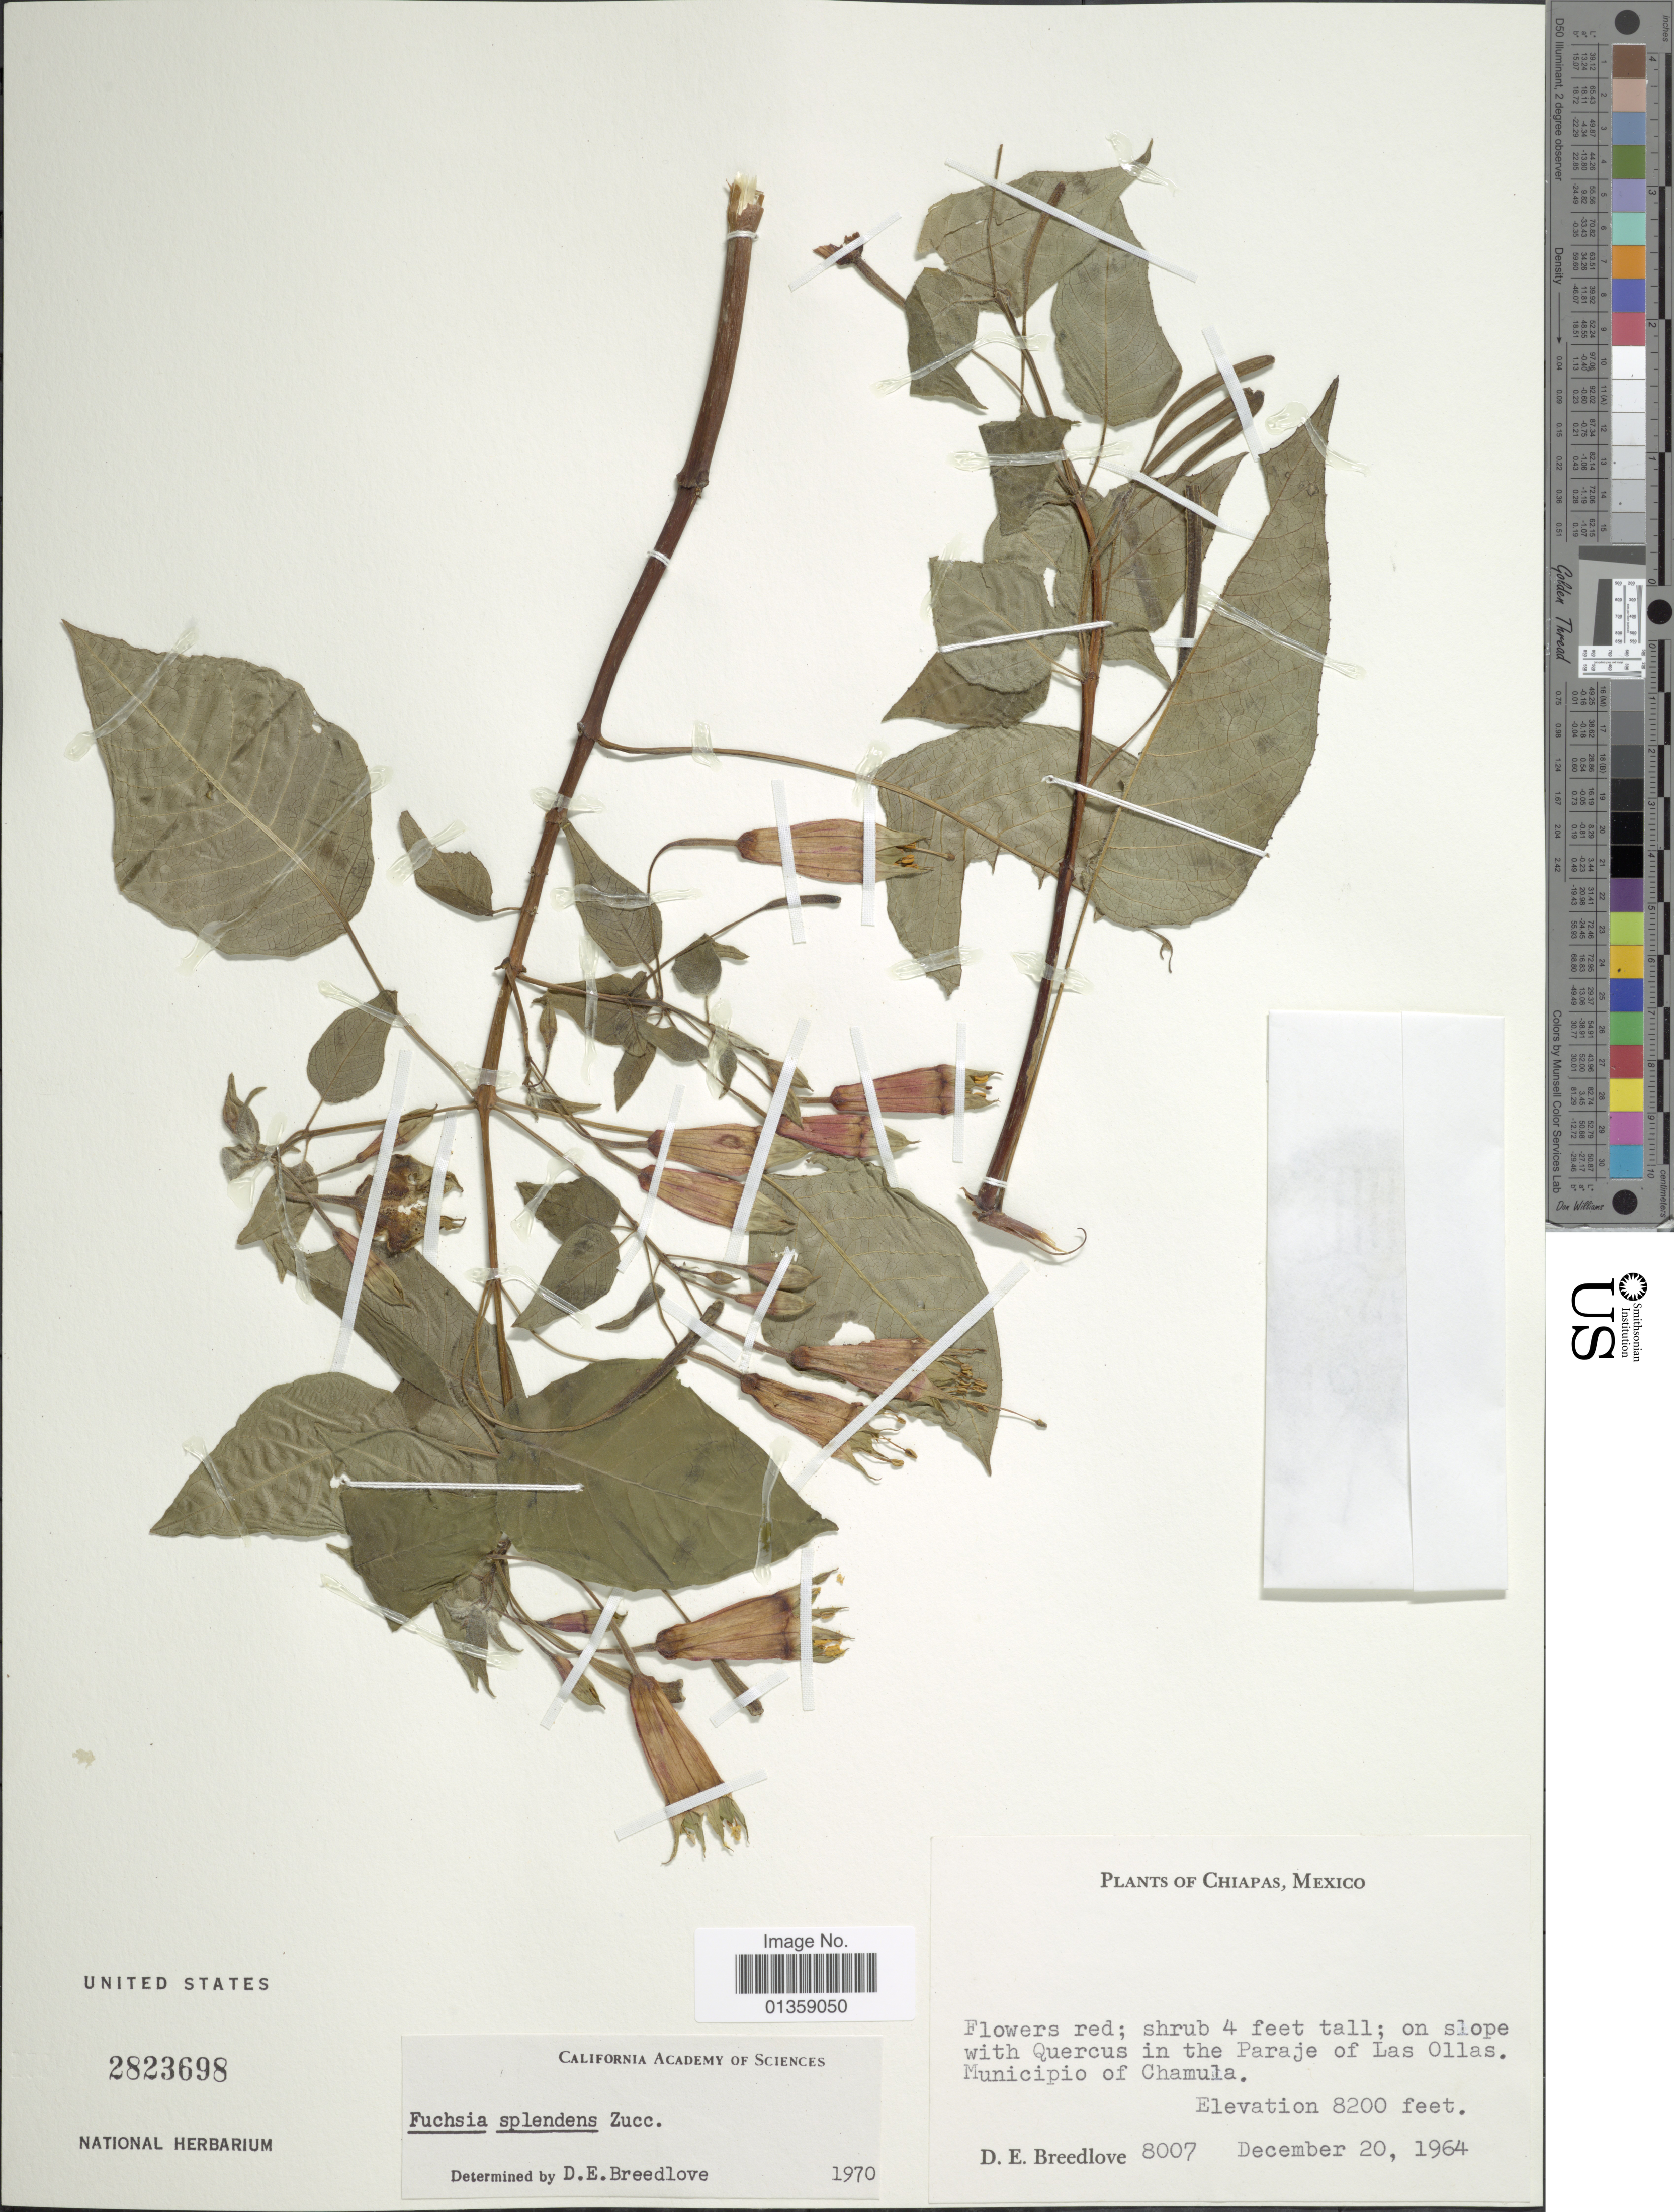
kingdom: Plantae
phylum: Tracheophyta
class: Magnoliopsida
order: Myrtales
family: Onagraceae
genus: Fuchsia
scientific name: Fuchsia splendens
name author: Zucc.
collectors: D. E. Breedlove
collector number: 8007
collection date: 1964-12-20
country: Mexico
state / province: Chiapas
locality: In the Paraje of Las Ollas. Municipio of Chamula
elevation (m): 2499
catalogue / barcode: US 2823698